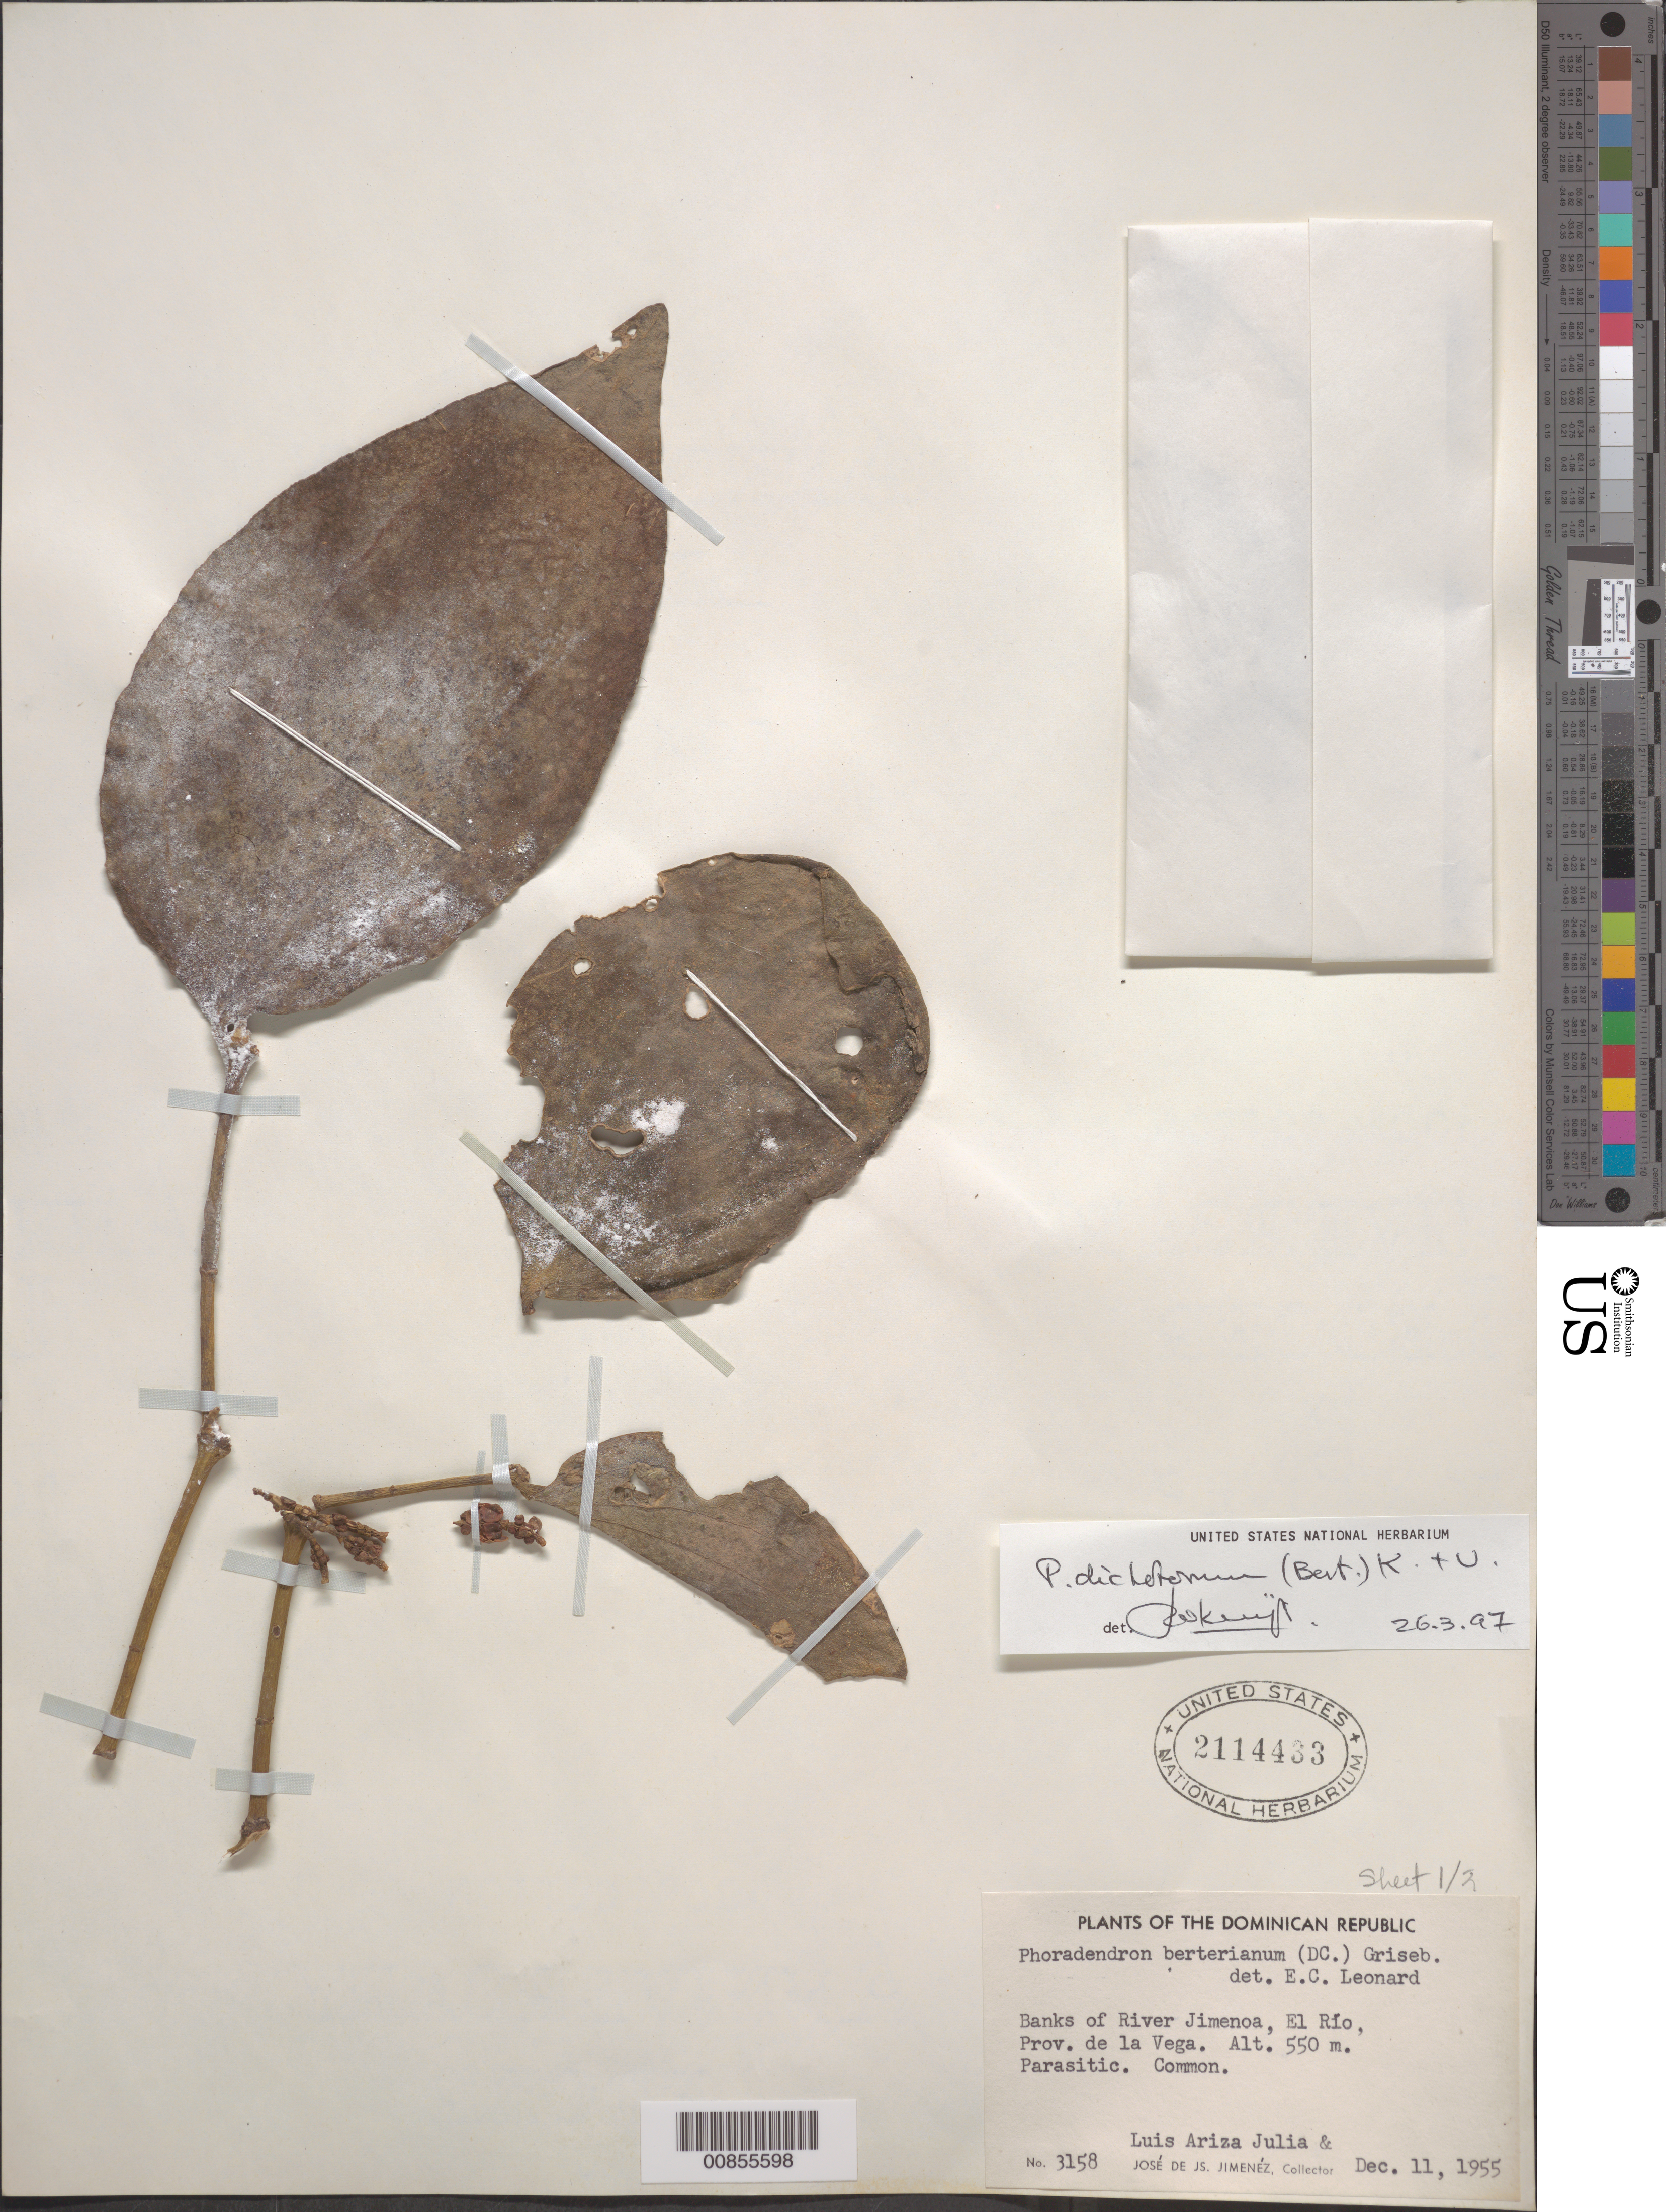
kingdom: Plantae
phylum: Tracheophyta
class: Magnoliopsida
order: Santalales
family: Viscaceae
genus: Phoradendron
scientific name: Phoradendron berteroanum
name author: (DC.) Nutt.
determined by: Kuijt, Job, (CANADA)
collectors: J. J. Jiménez Almonte & L. Ariza-Julia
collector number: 3158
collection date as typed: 11 Dec 1955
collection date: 1955-12-11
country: Dominican Republic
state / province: La Vega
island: Hispaniola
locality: Banks of River Jimenoa, El Río.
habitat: Banks of river.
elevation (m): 550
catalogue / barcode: US 2114433